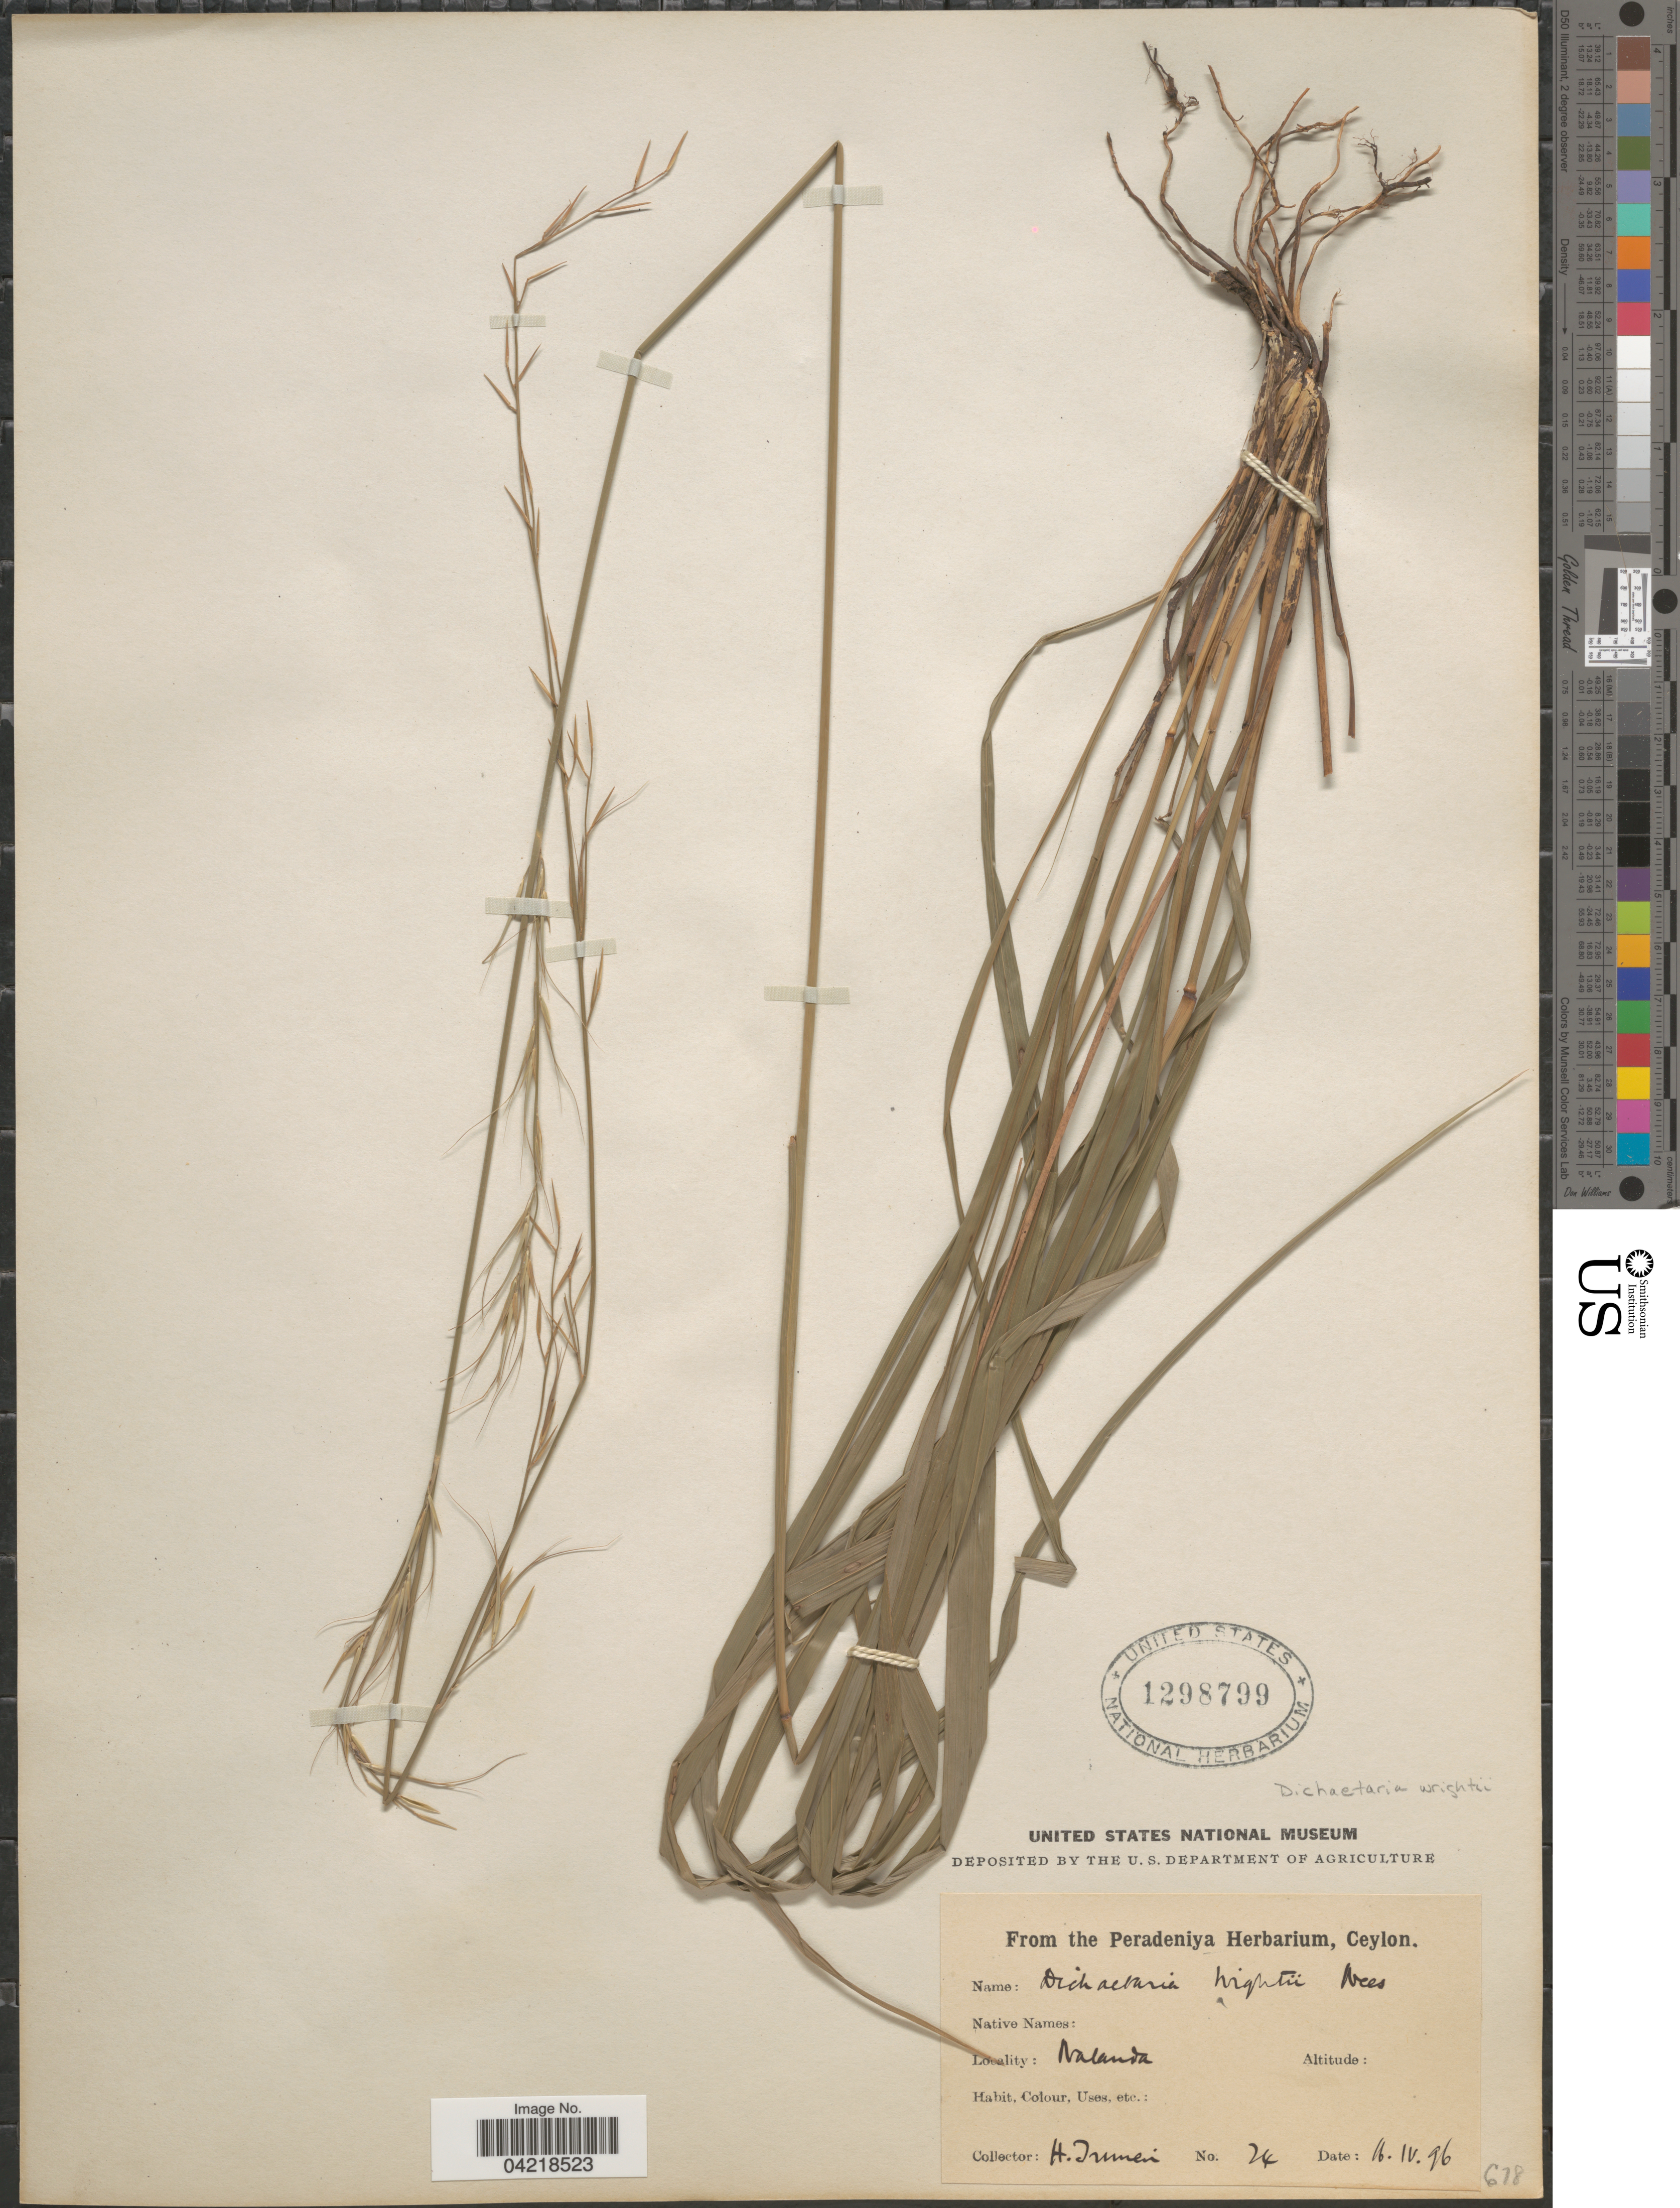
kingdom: Plantae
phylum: Tracheophyta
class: Liliopsida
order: Poales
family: Poaceae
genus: Dichaetaria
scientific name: Dichaetaria wightii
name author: Nees & Steud.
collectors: H. Trimen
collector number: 24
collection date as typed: Transcribed d/m/y: 16/4/96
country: Sri Lanka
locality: Nalanda.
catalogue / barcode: US 1298799